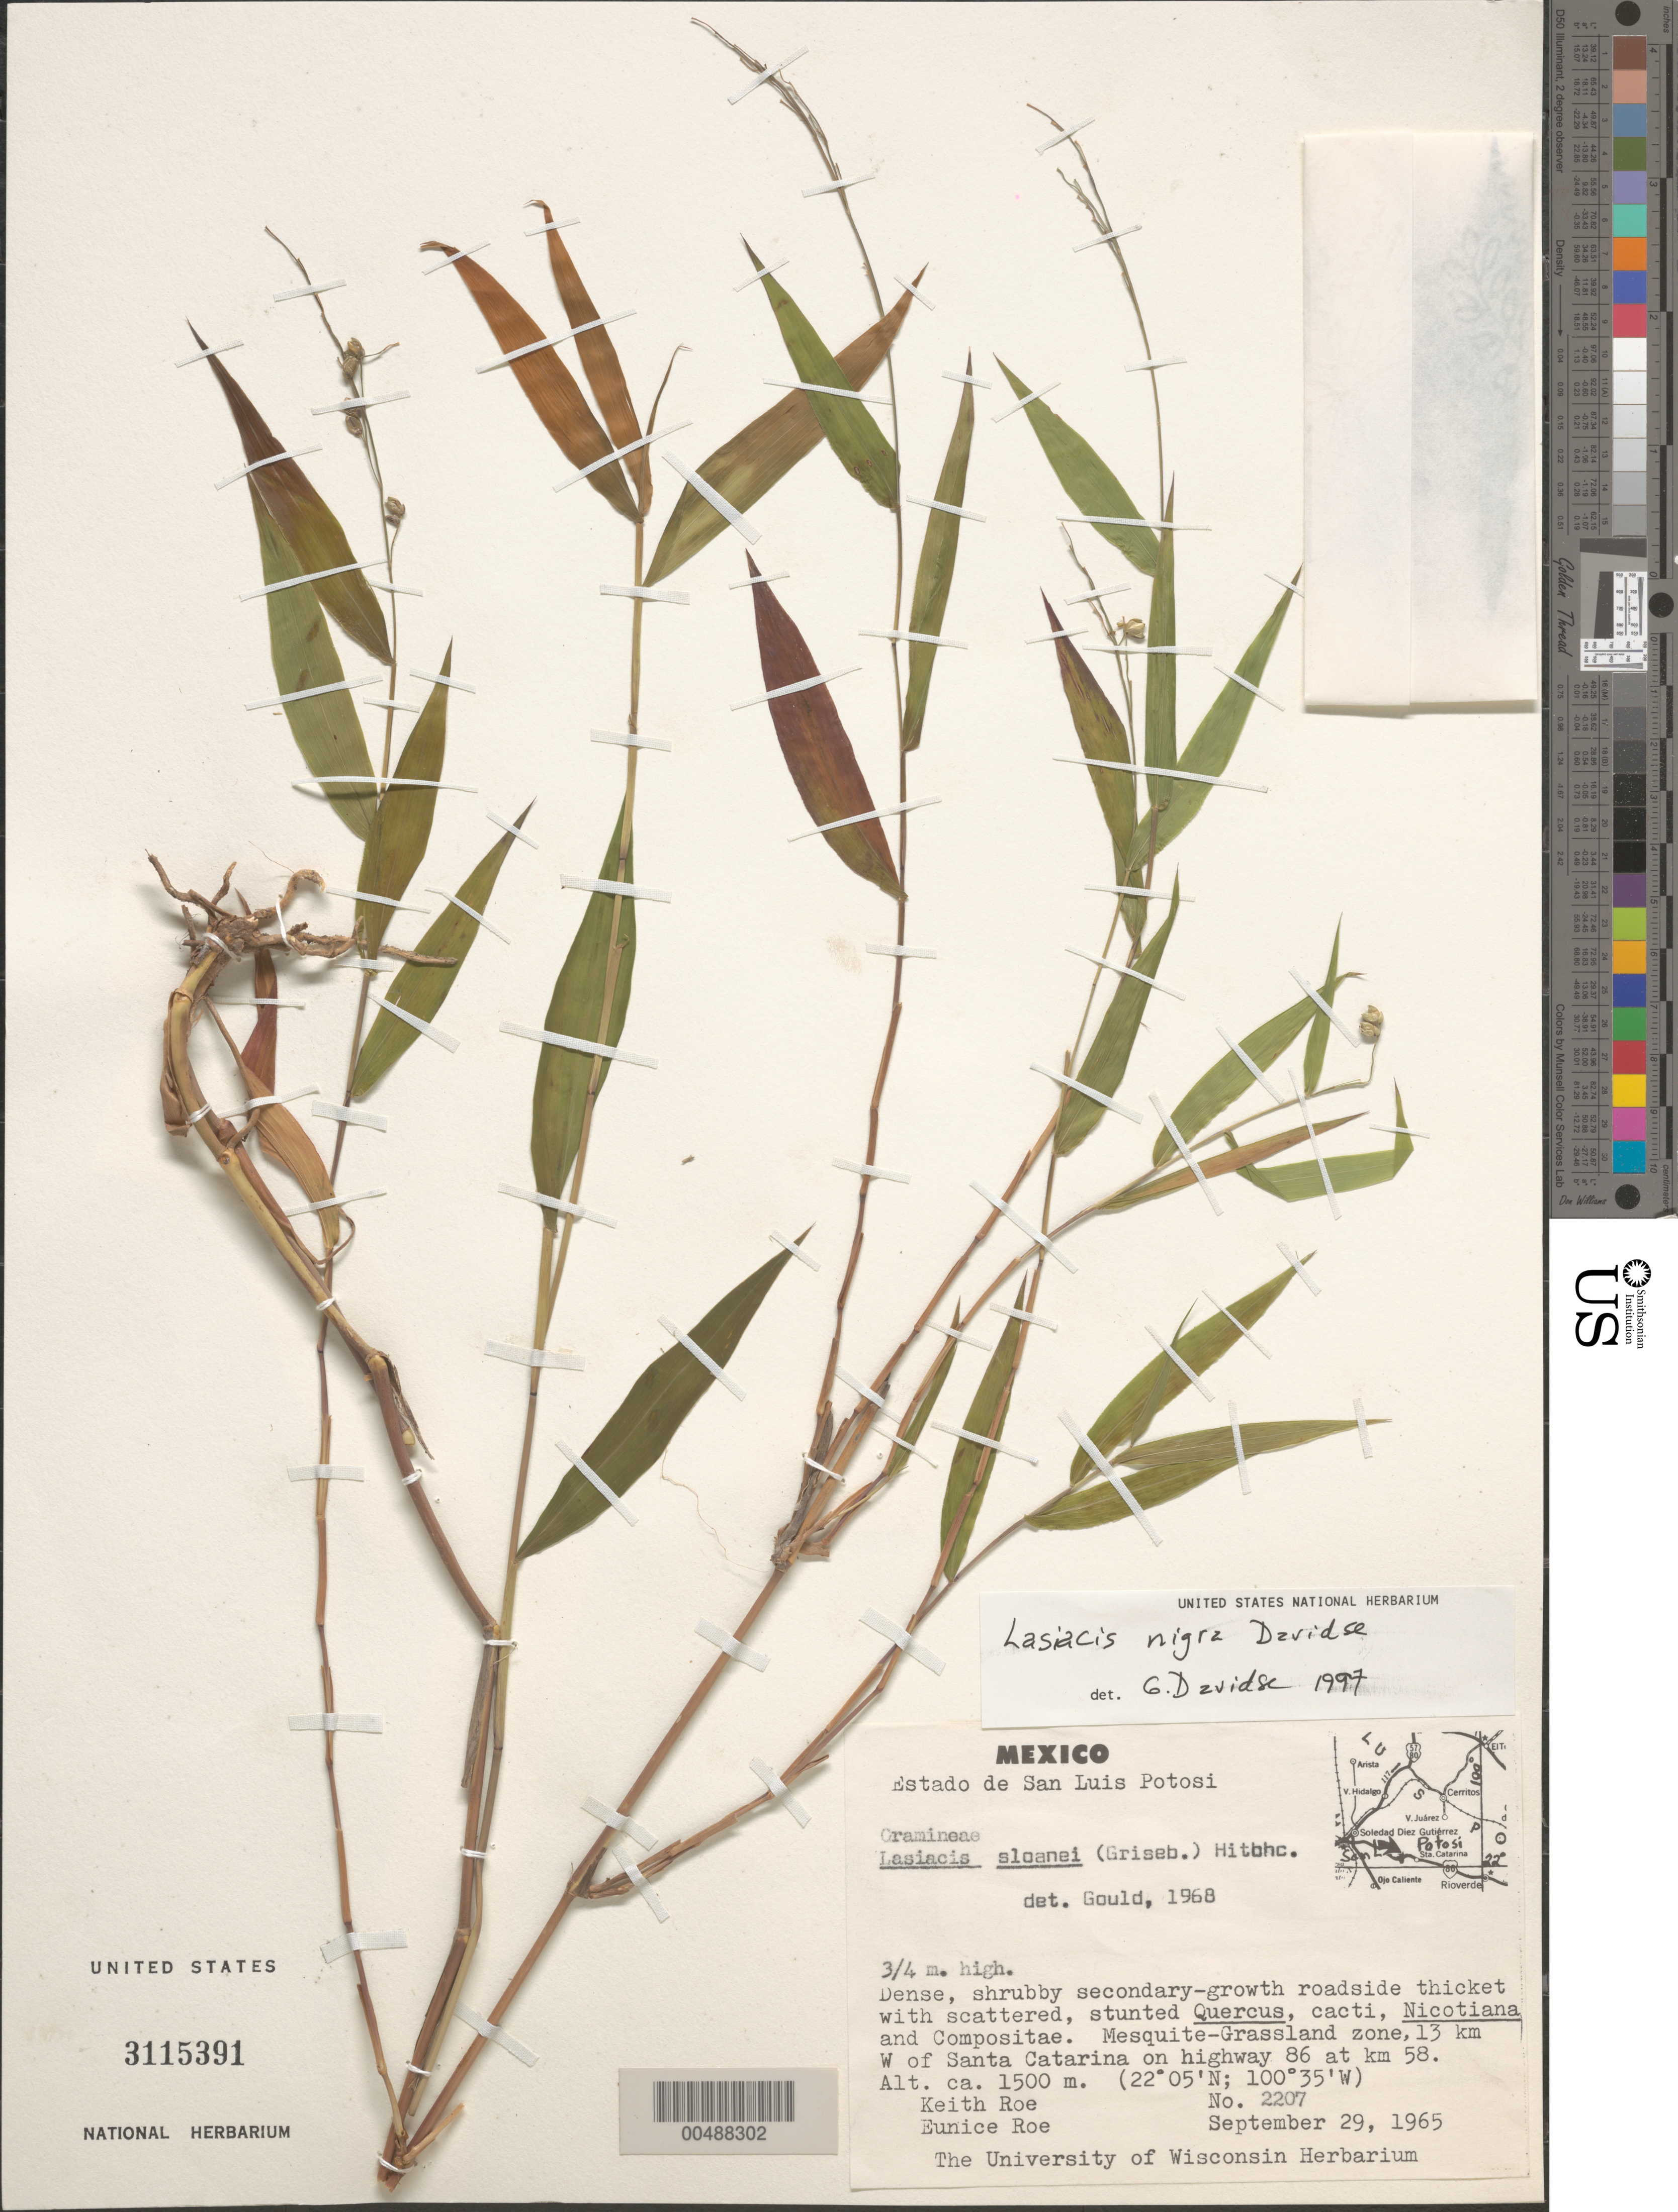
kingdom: Plantae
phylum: Tracheophyta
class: Liliopsida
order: Poales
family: Poaceae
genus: Lasiacis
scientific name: Lasiacis maxonii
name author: Swallen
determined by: Davidse, Gerrit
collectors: K. E. Roe & E. Roe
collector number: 2207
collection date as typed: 29 Sep 1965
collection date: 1965-09-29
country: Mexico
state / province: San Luis Potosi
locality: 13 km W of Santa Catarina on hwy 86 at km 58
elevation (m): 1500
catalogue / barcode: US 3115391